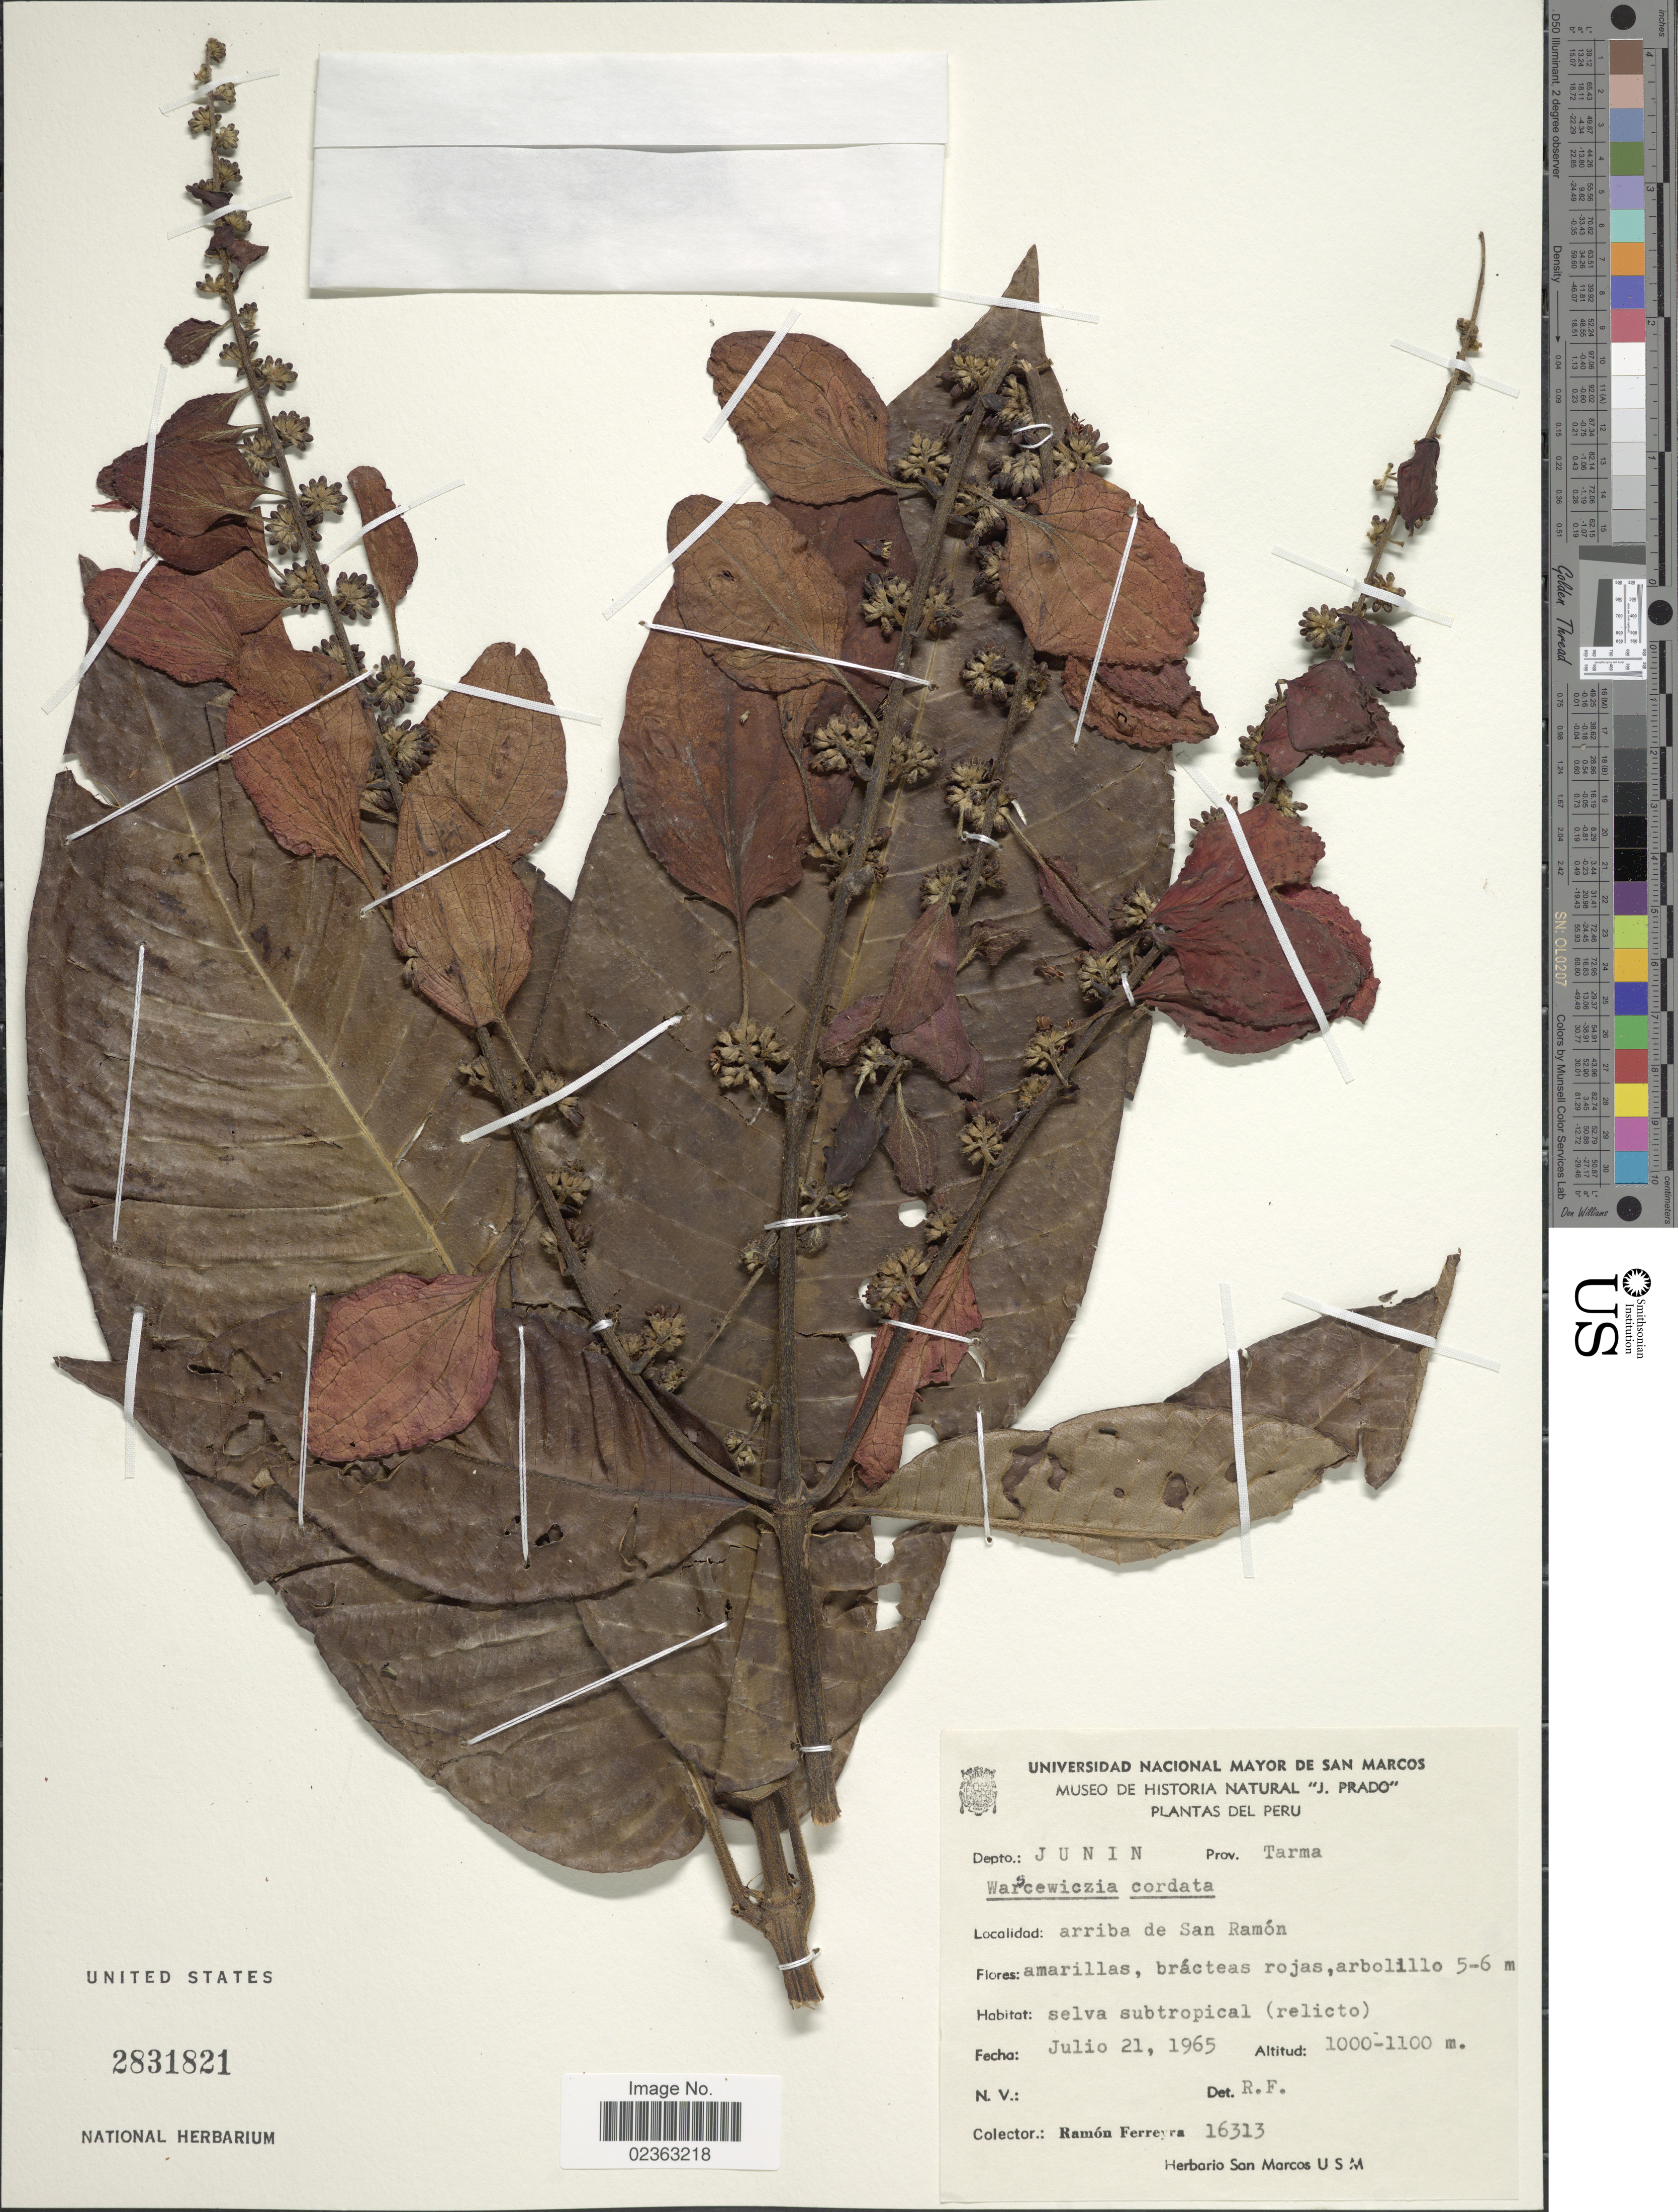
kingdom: Plantae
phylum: Tracheophyta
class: Magnoliopsida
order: Gentianales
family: Rubiaceae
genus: Warszewiczia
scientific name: Warszewiczia cordata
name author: Spruce ex K. Schum.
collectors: R. A. Ferreyra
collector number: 16313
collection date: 1965-07-21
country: Peru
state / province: Junín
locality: Prov. Tarma, arriba de San Ramon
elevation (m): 1000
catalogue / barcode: US 2831821